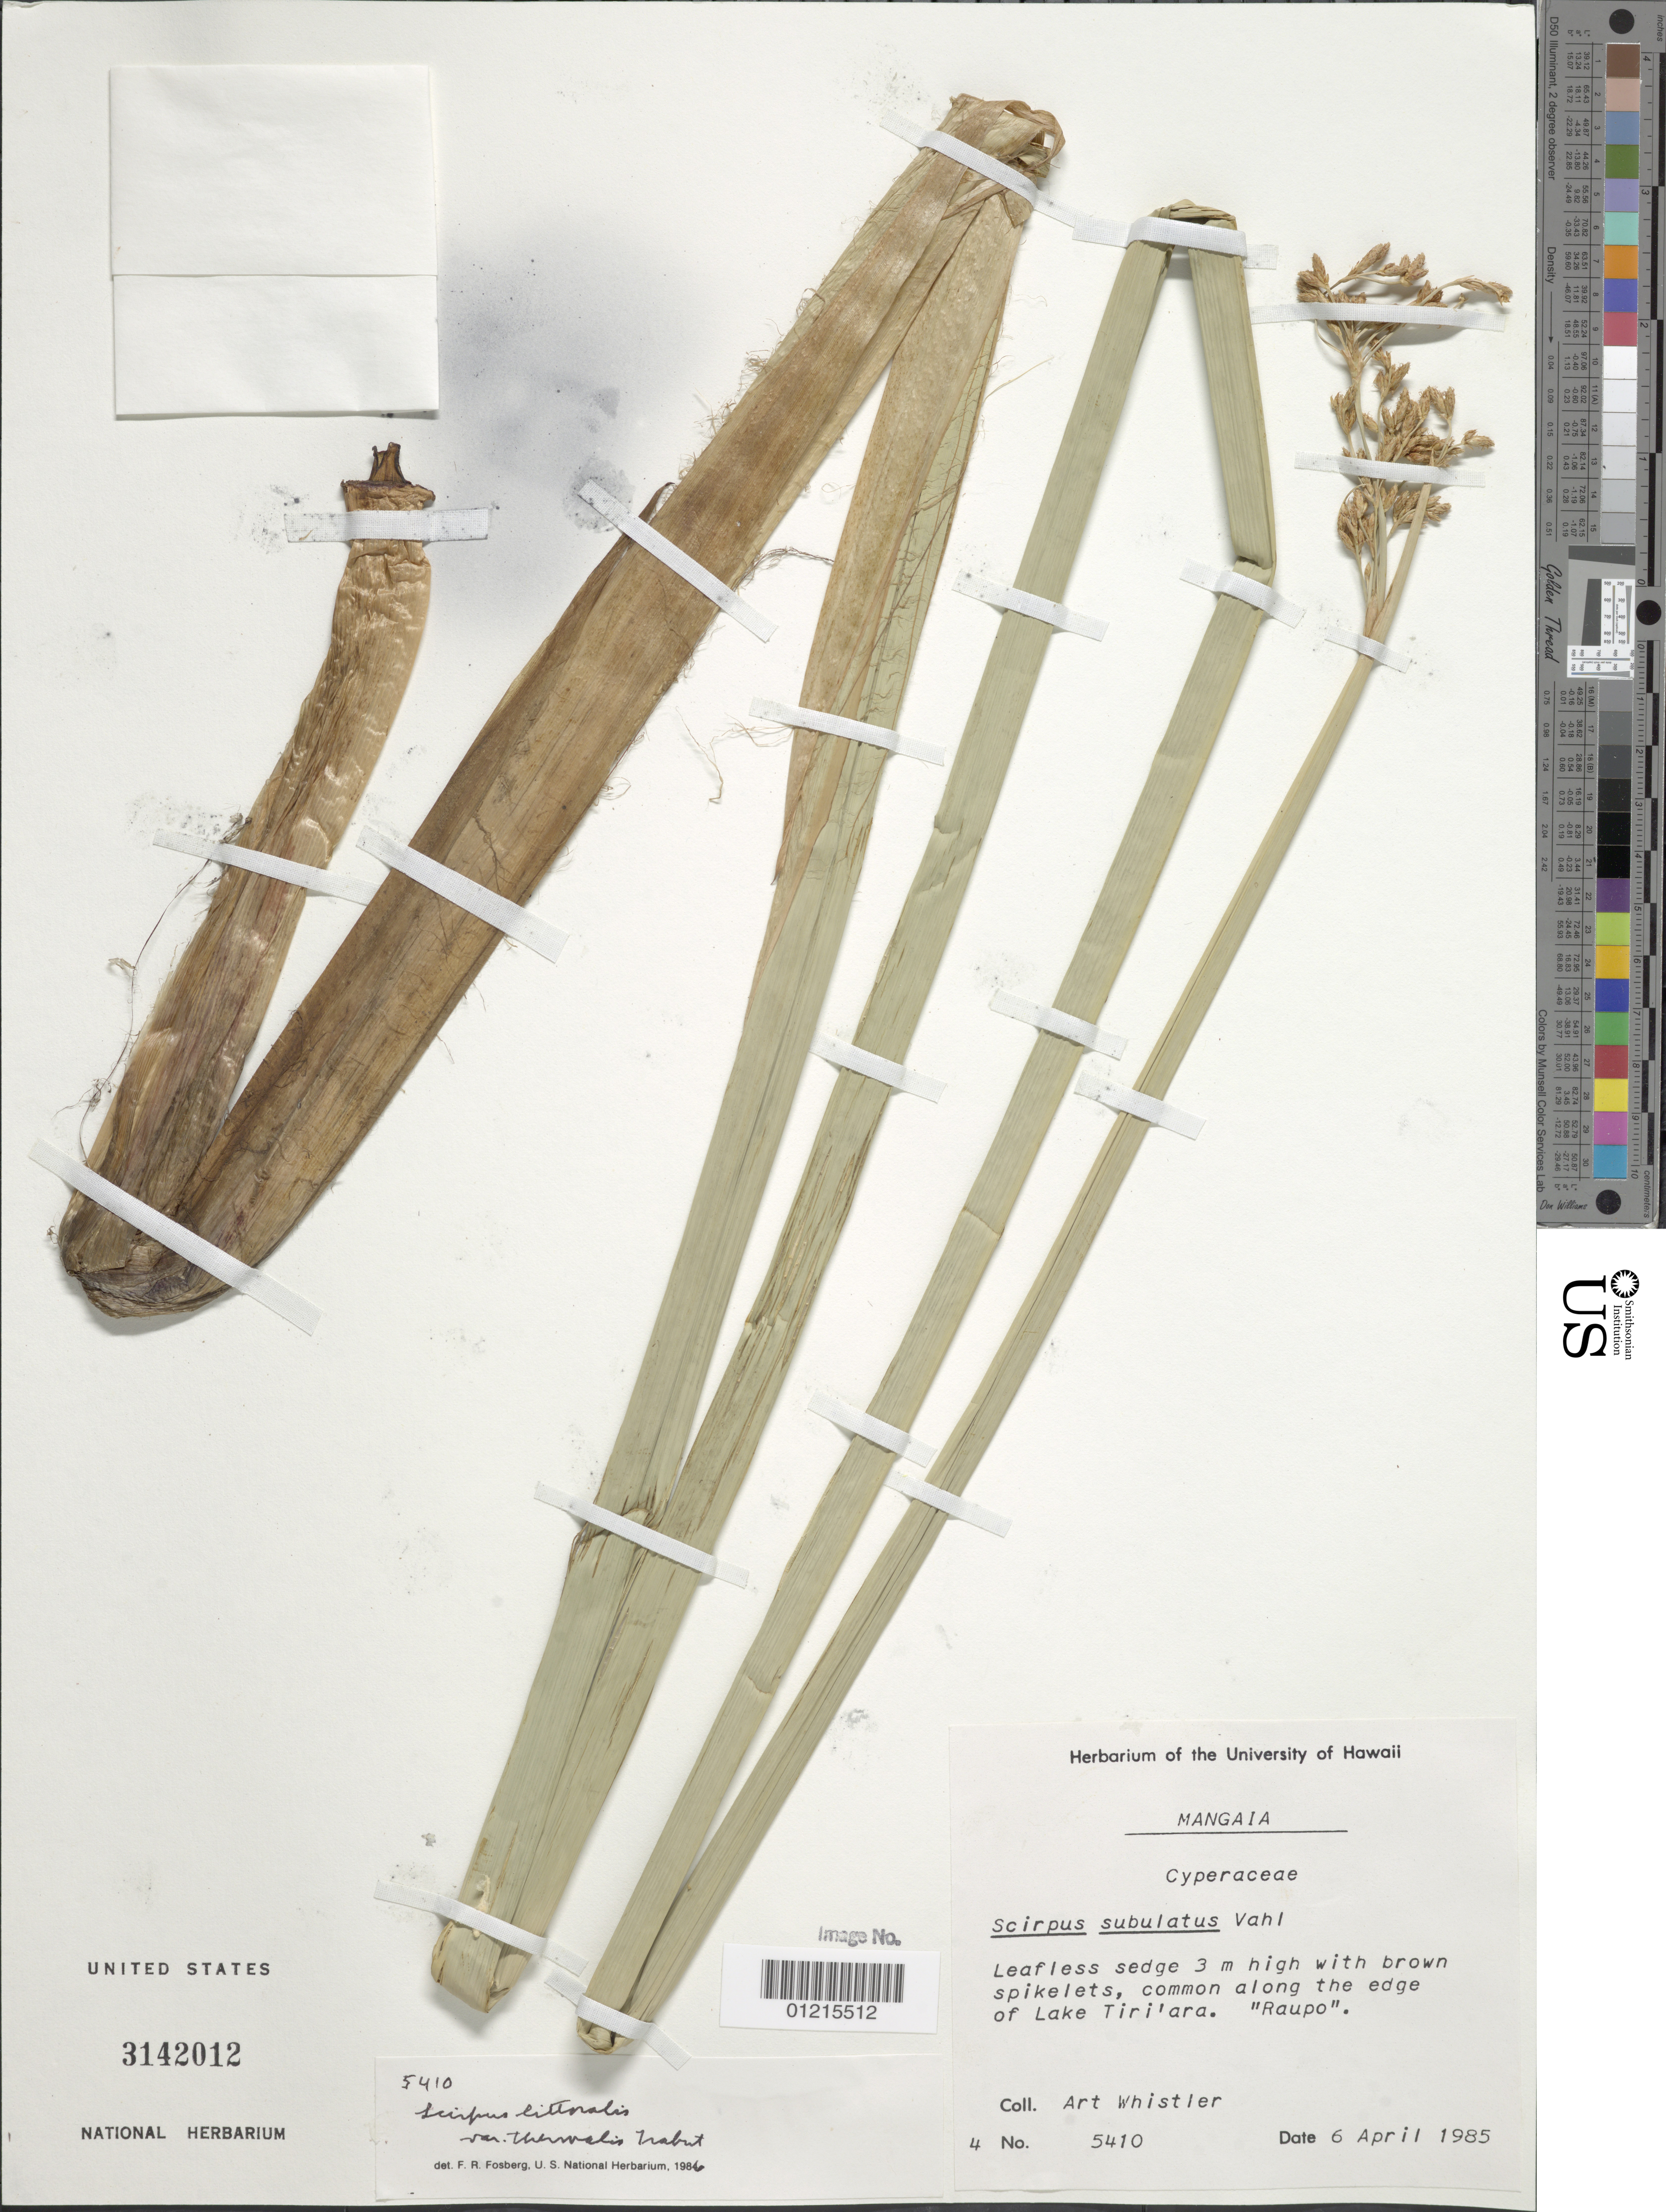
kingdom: Plantae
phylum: Tracheophyta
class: Liliopsida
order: Poales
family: Cyperaceae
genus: Schoenoplectus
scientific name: Schoenoplectus subulatus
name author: (Vahl)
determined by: Strong, Mark T., (BOT), Smithsonian Institution - National Museum of Natural History (UNITED STATES)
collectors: A. Whistler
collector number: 5410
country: Cook Islands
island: Mangaia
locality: Along the edge of Lake Tiri'ara.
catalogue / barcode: US 3142012